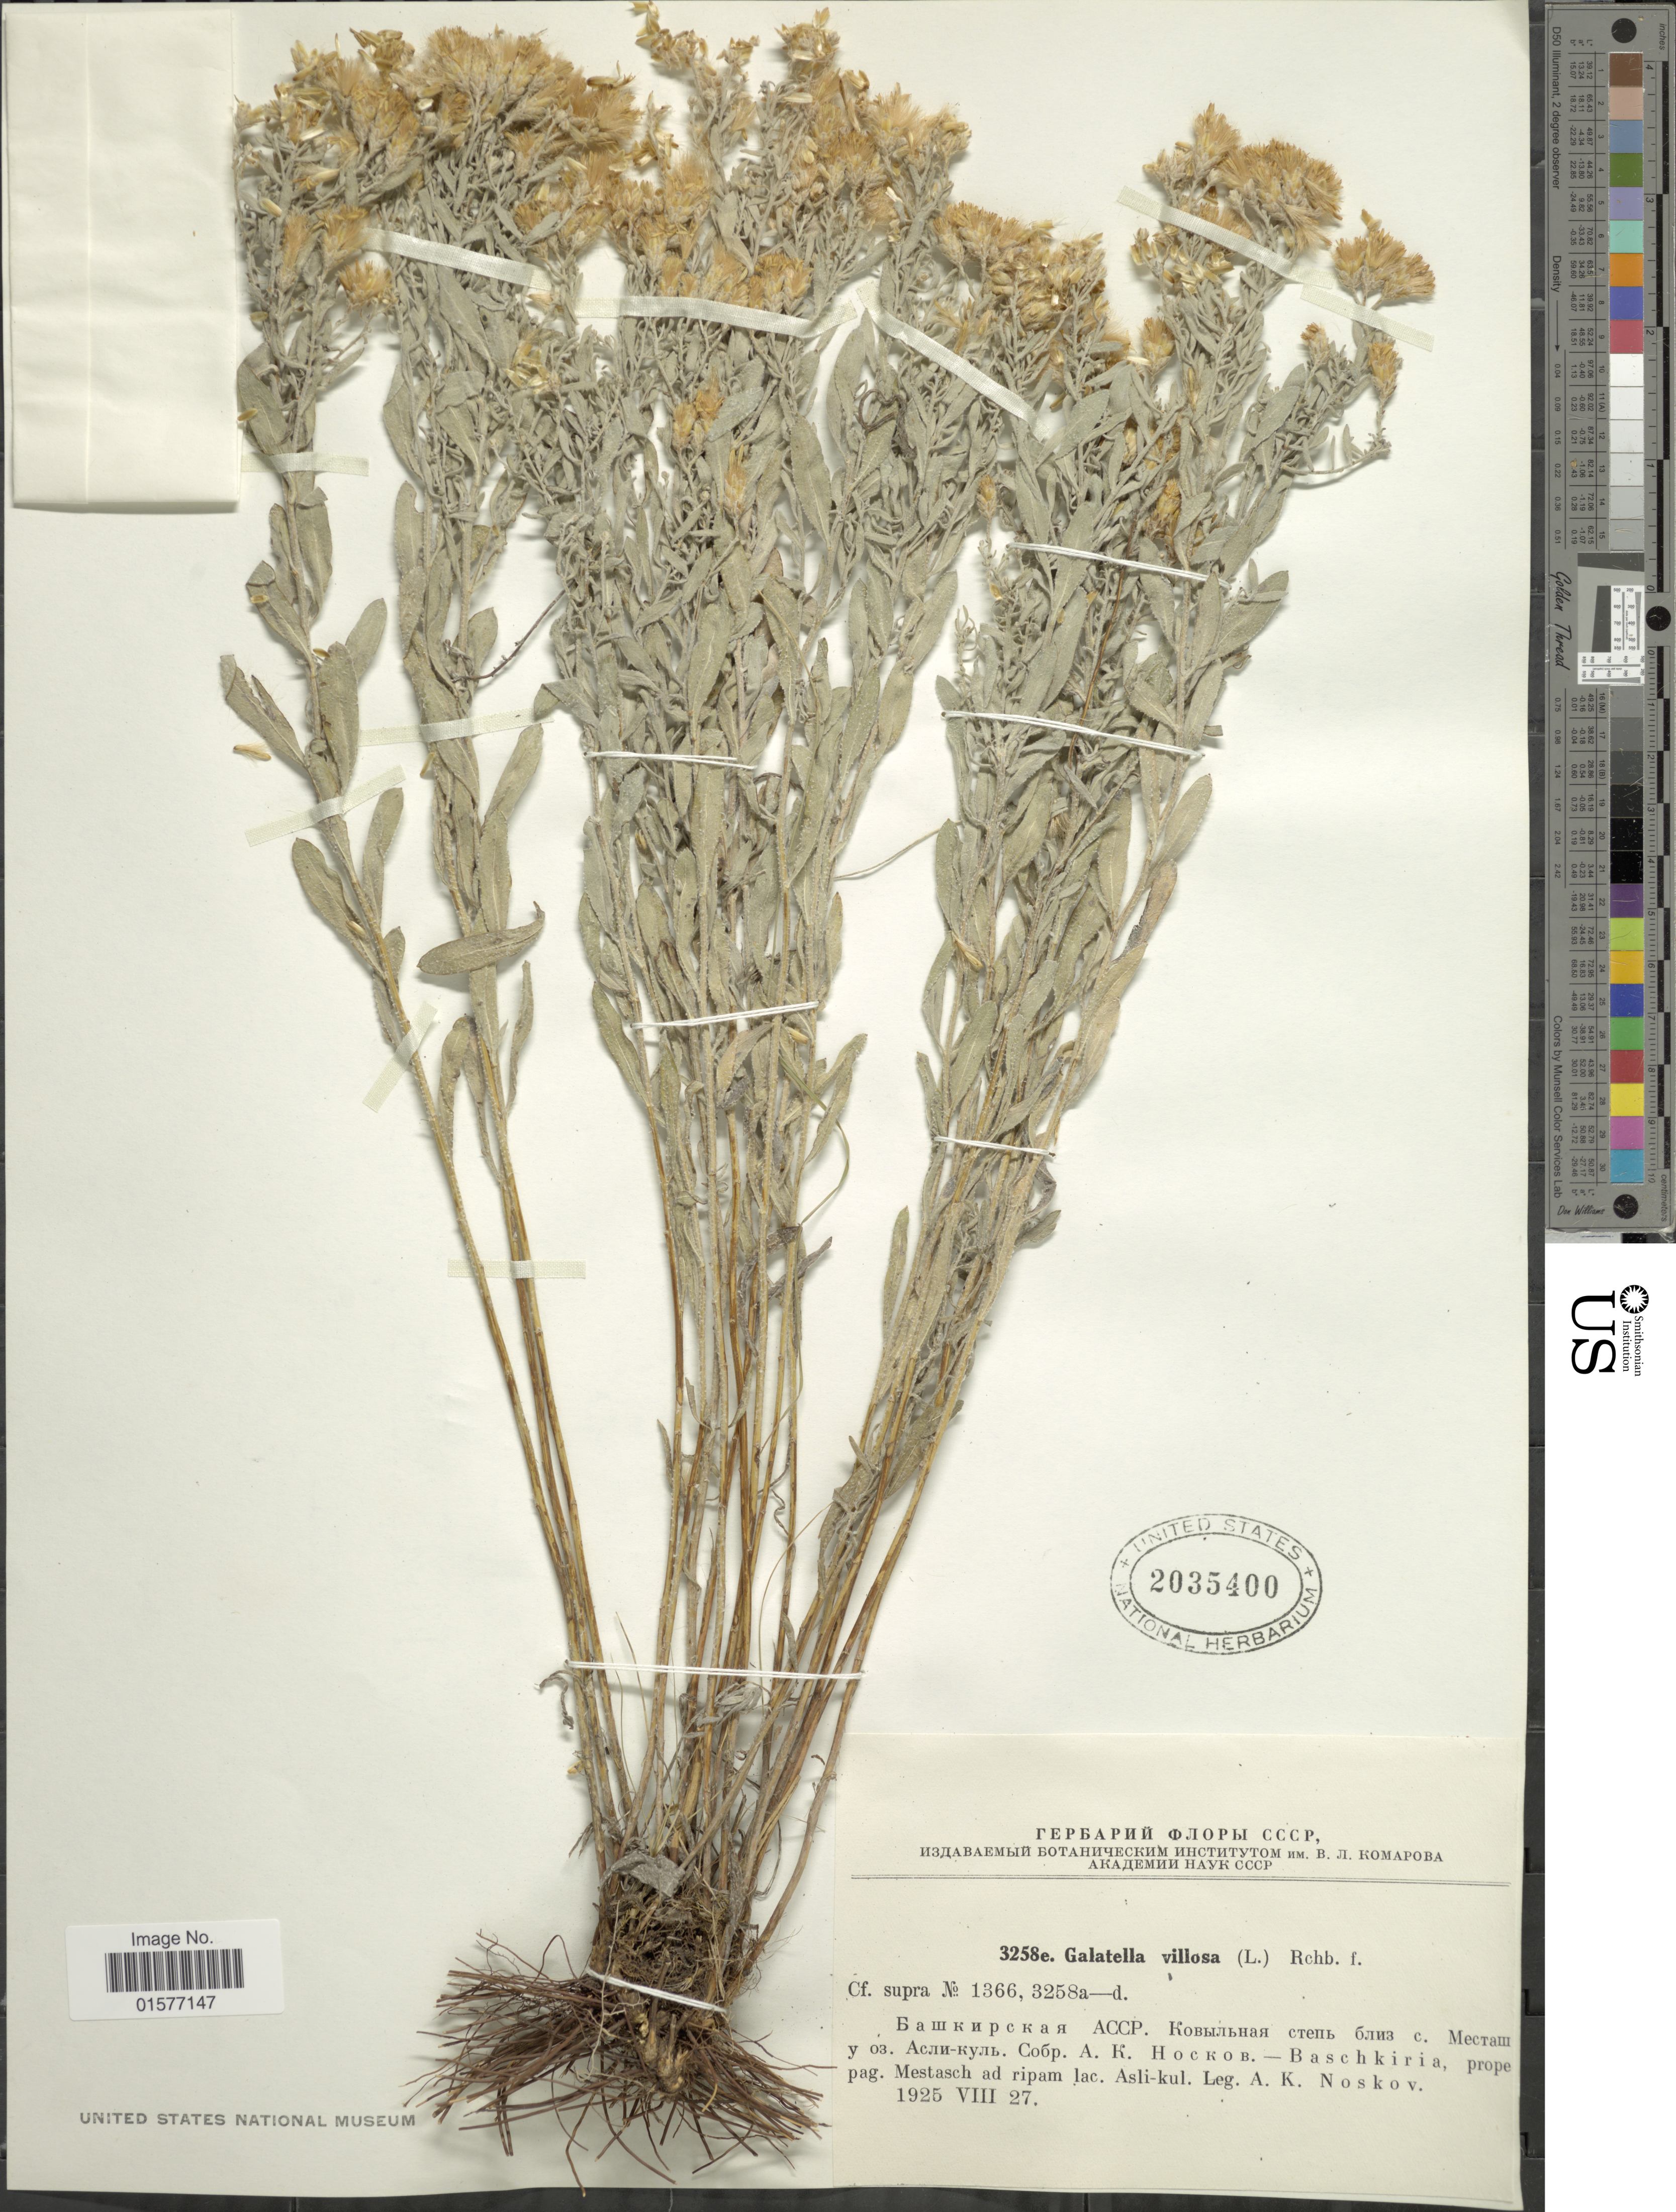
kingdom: Plantae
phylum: Tracheophyta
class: Magnoliopsida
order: Asterales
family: Asteraceae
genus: Linosyris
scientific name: Linosyris villosa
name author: (L.) DC.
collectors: A. Noskov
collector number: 3258e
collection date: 1925-08-27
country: Russian Federation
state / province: Bashkortostan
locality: Baschkiria, prope pag. Mestach ad ripam lac. Asli-kul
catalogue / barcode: US 2035400